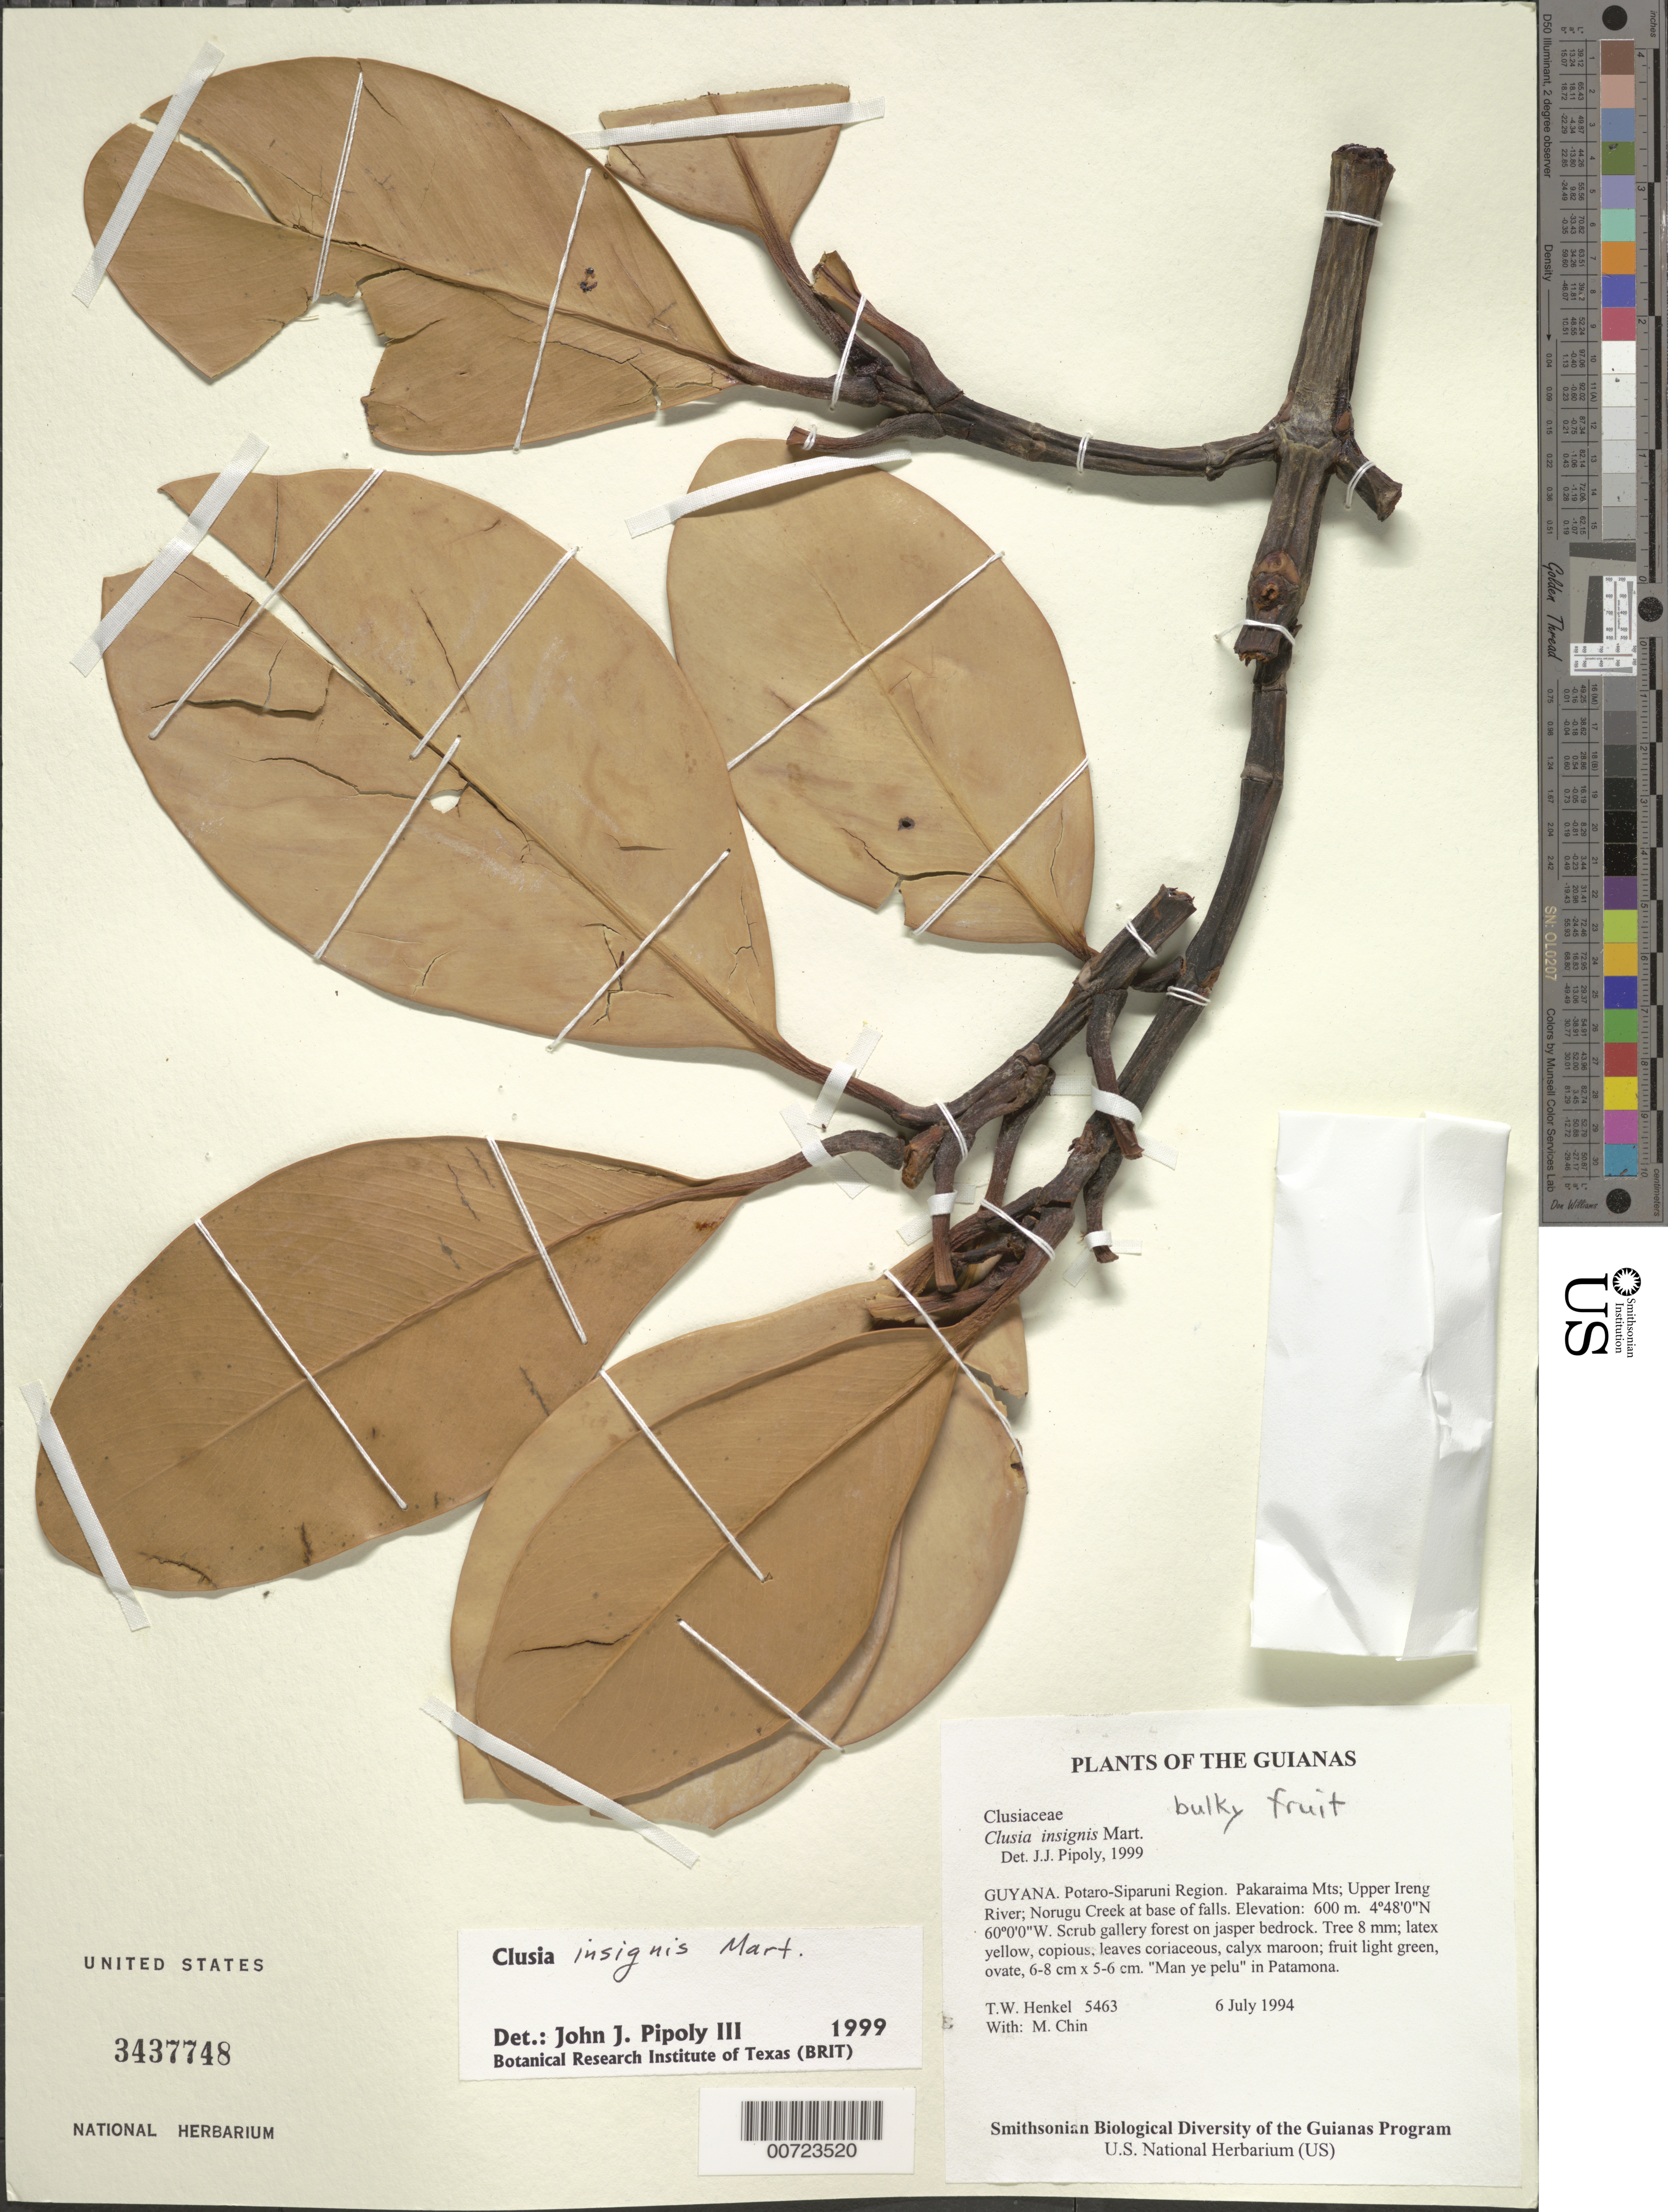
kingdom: Plantae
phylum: Tracheophyta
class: Magnoliopsida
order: Malpighiales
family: Clusiaceae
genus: Clusia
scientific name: Clusia insignis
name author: Mart.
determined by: Pipoly, J. J., III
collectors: T. Henkel & M. Chin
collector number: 5463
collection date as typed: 6 July 1994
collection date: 1994-07-06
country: Guyana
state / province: Potaro-Siparuni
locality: Pakaraima Mts; Upper Ireng River; Norugu Creek at base of falls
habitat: Scrub gallery forest on jasper bedrock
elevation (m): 600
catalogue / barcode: US 3437748